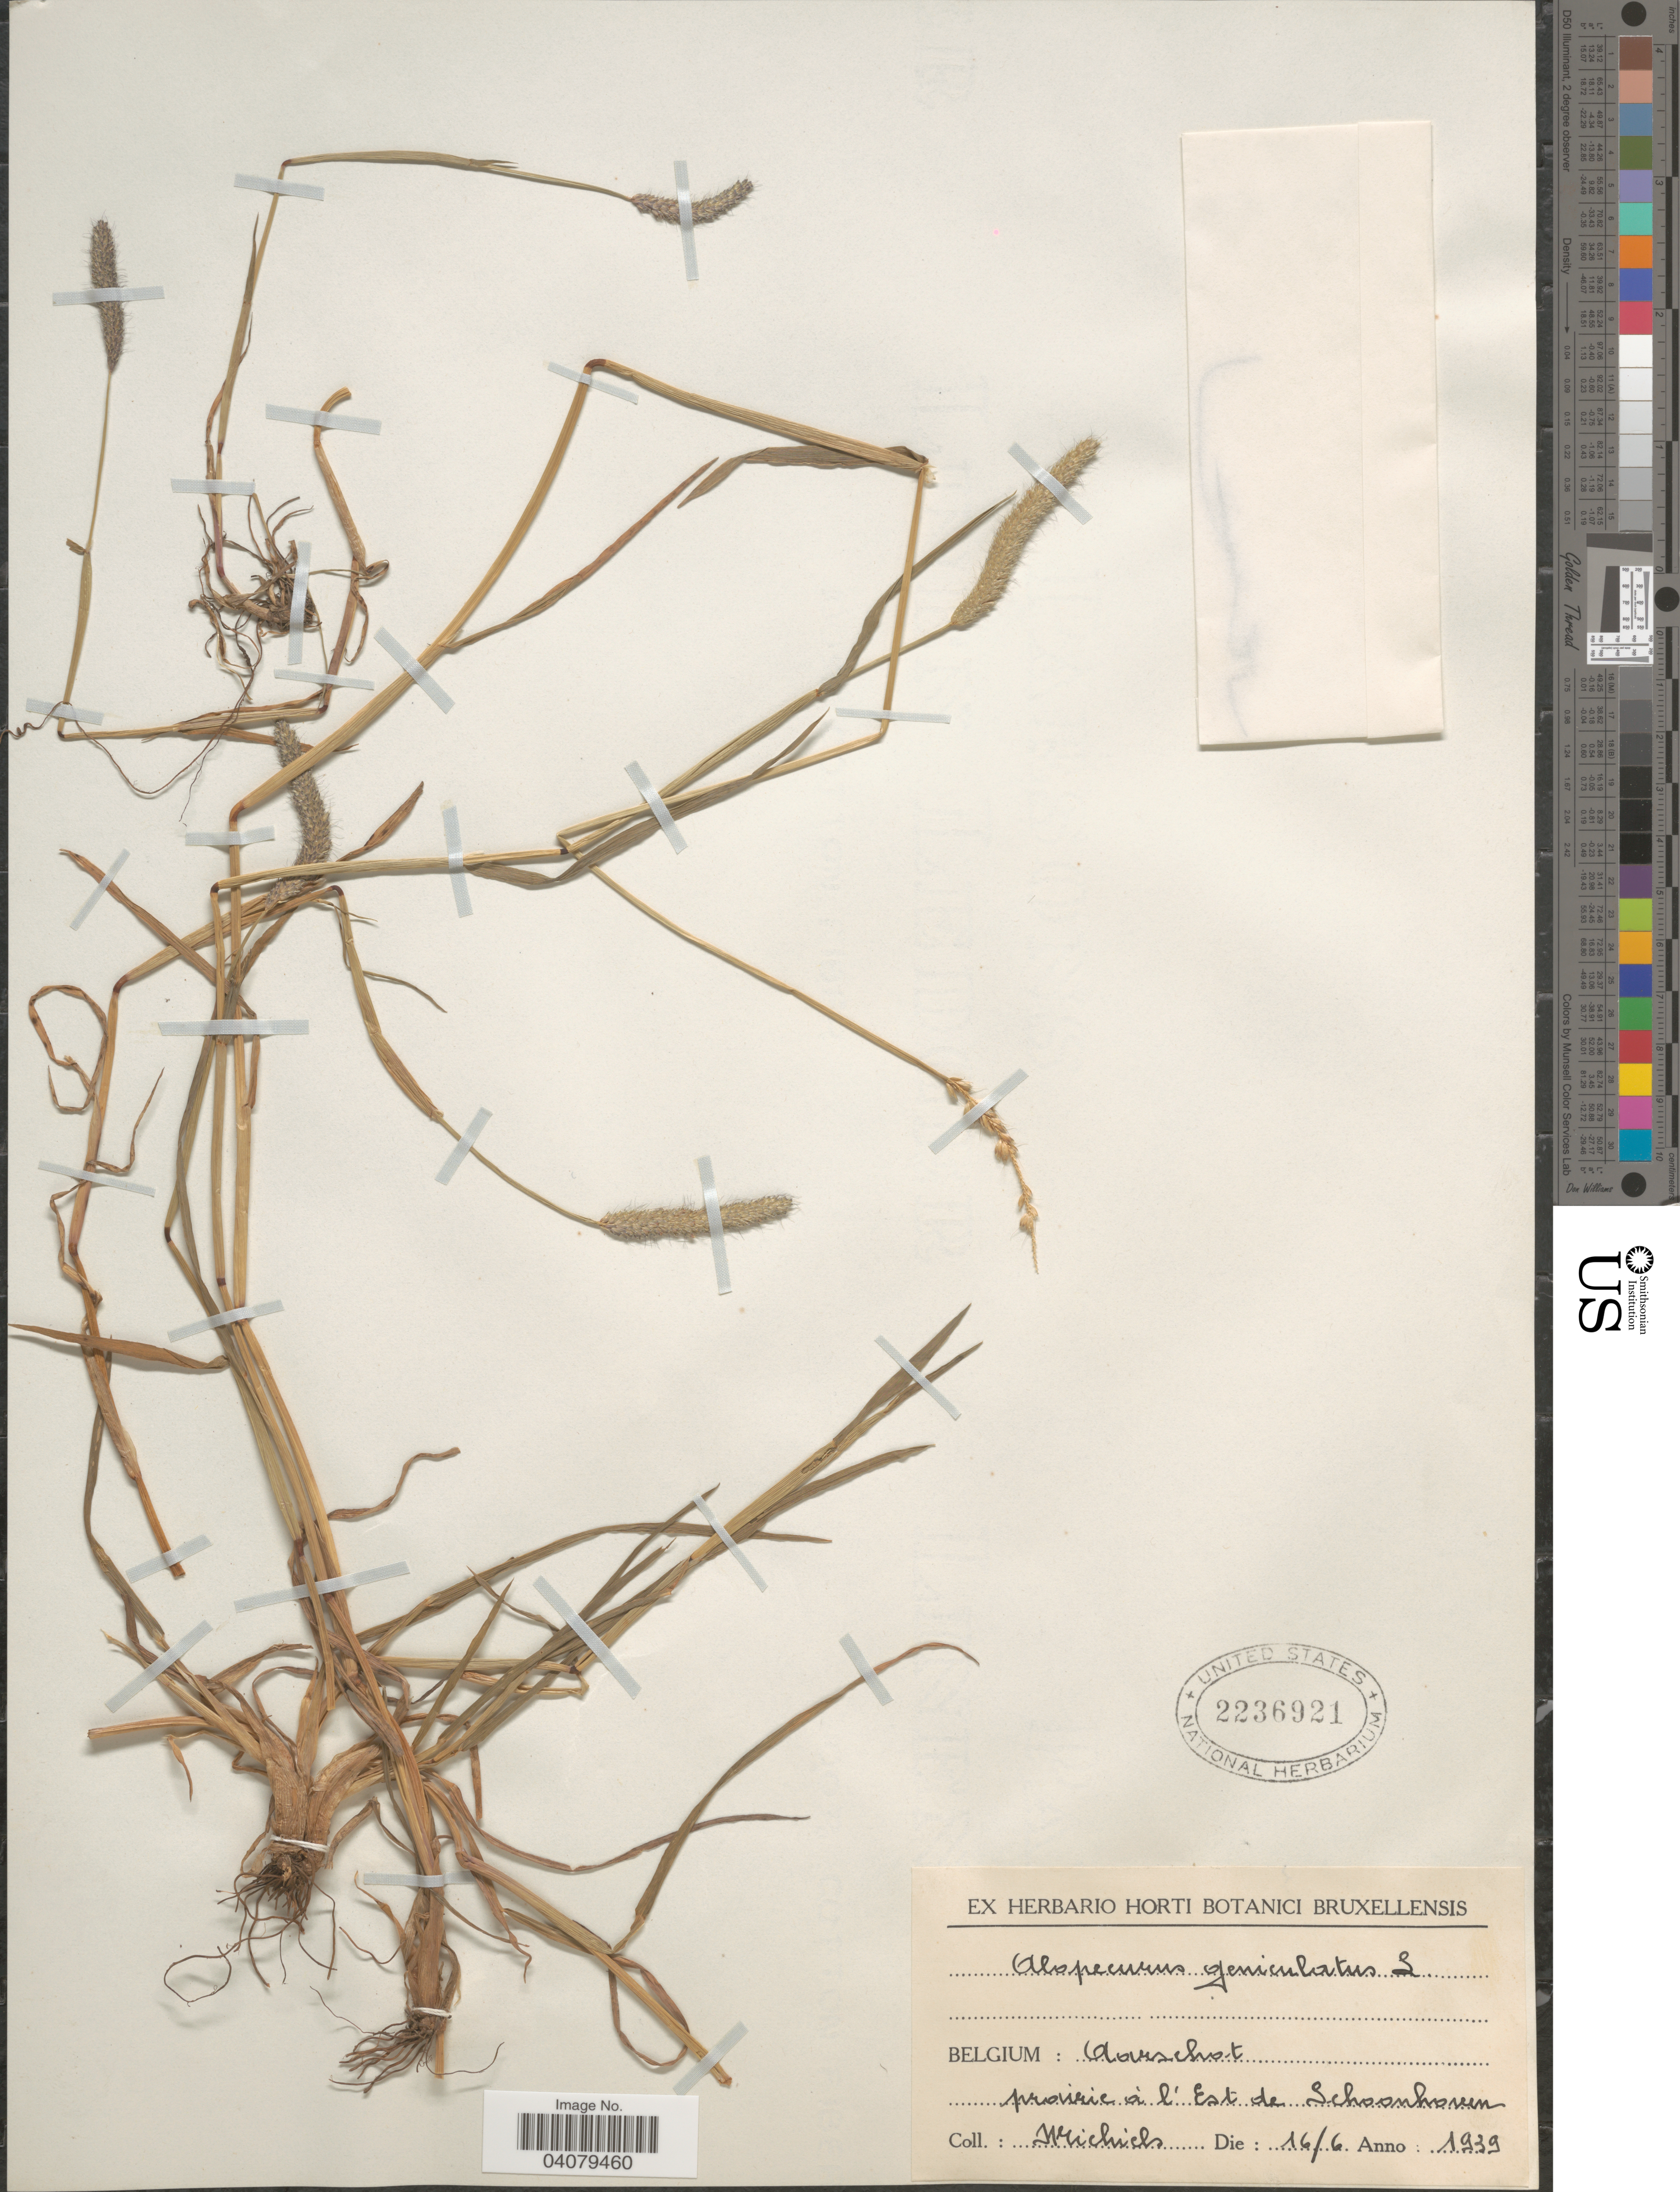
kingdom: Plantae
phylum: Tracheophyta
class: Liliopsida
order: Poales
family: Poaceae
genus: Alopecurus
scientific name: Alopecurus geniculatus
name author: L.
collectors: -. Michiels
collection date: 1939-06-16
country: Belgium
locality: Aarschot, prairie à l' Est de Schoonhoven.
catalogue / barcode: US 2236921